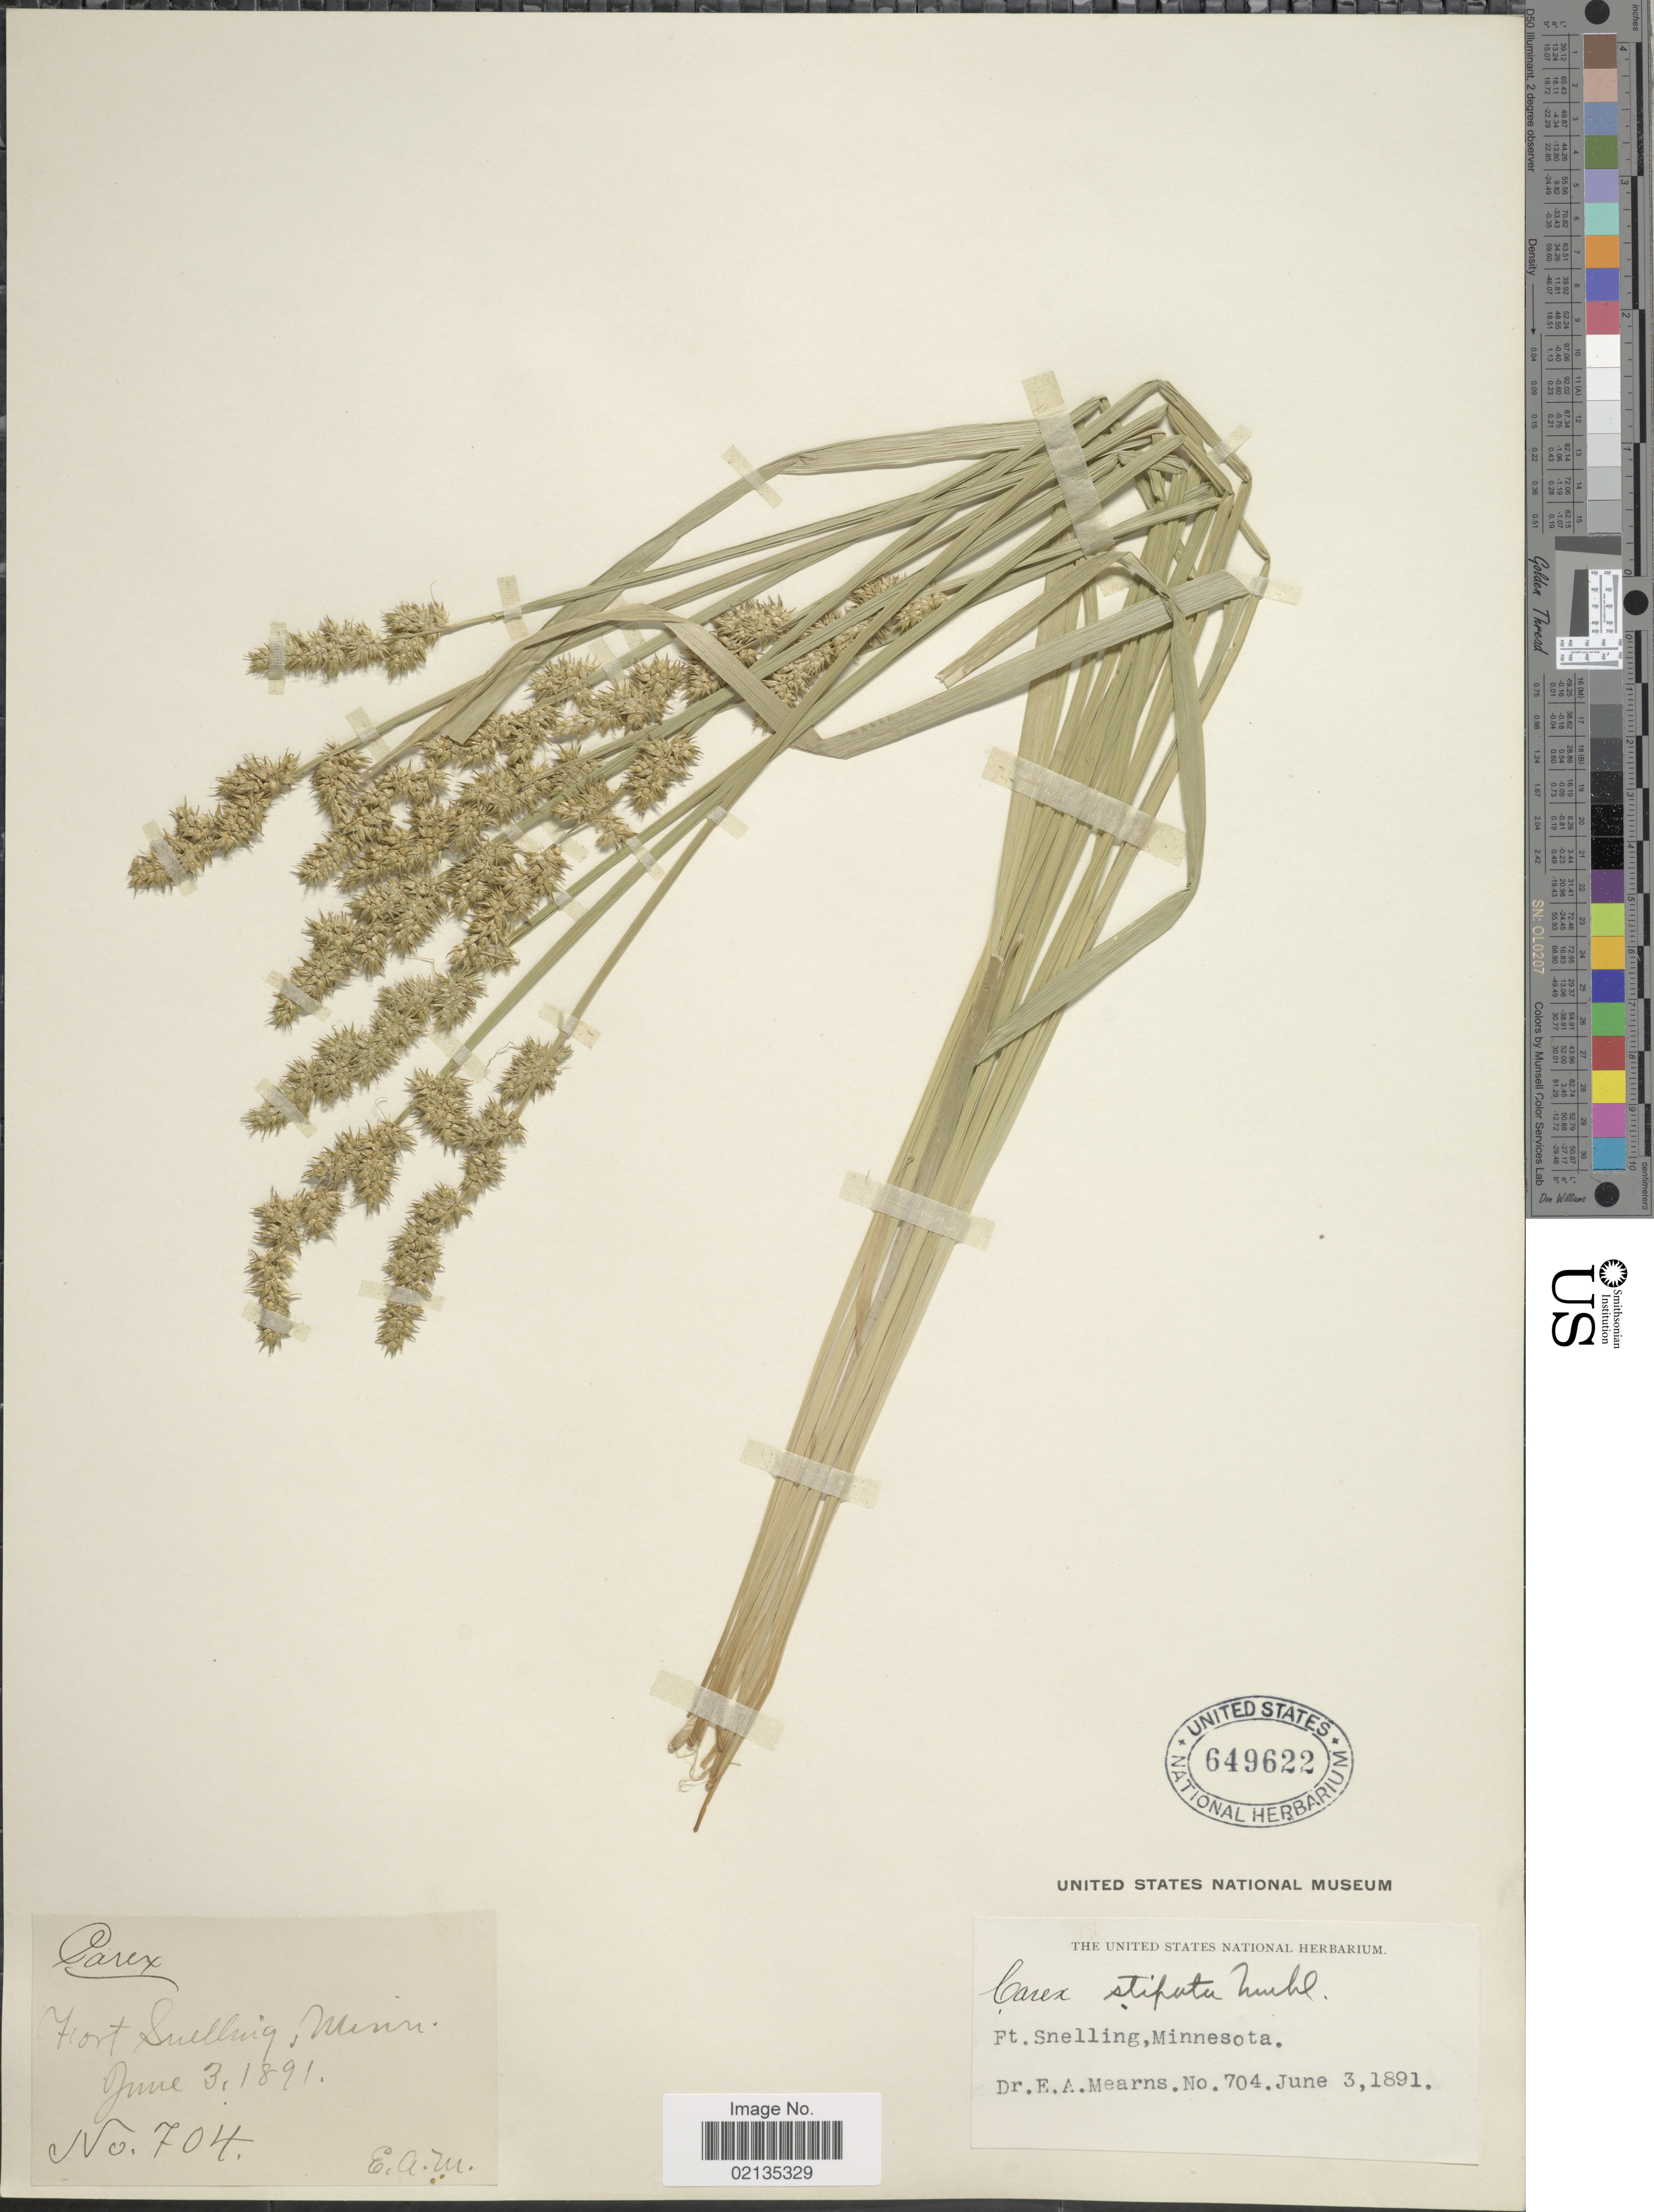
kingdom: Plantae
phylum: Tracheophyta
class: Liliopsida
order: Poales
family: Cyperaceae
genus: Carex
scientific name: Carex stipata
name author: Muhl. ex Willd.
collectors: E. A. Mearns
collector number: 704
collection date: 1891-06-03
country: United States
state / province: Minnesota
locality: Fort Snelling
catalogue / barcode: US 649622